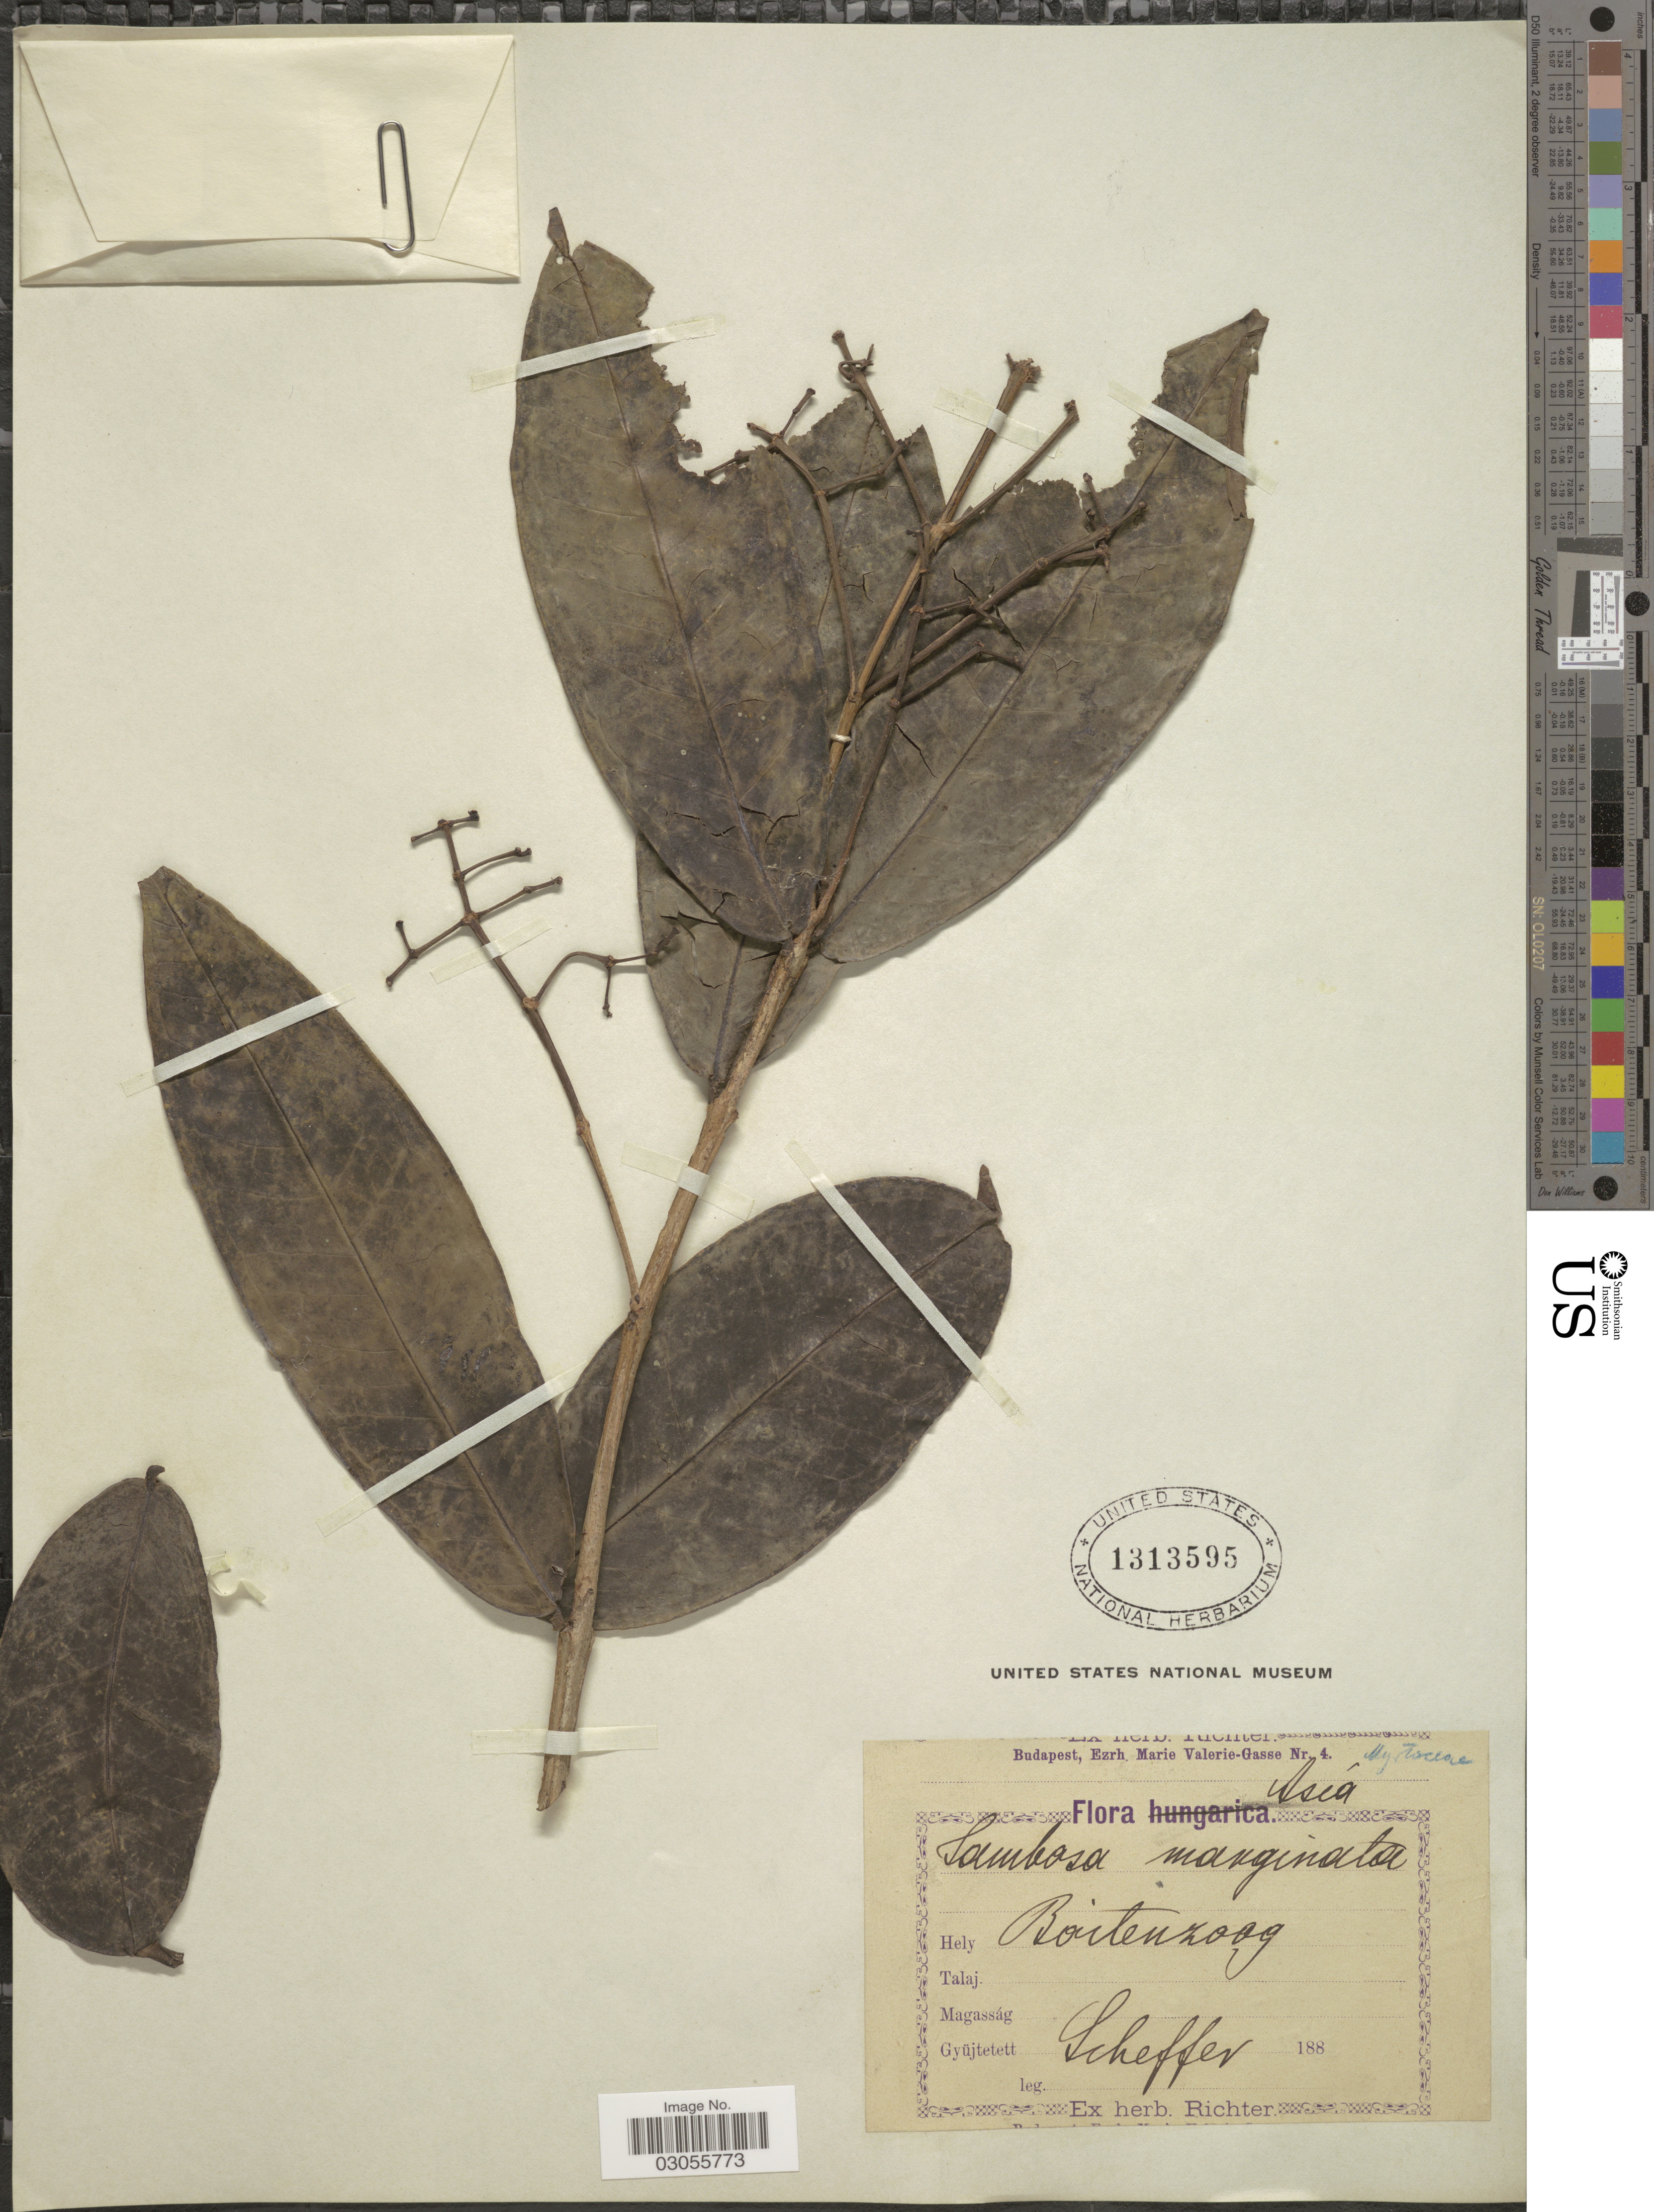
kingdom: Plantae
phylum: Tracheophyta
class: Magnoliopsida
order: Myrtales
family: Myrtaceae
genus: Syzygium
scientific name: Syzygium sp.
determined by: Strong, Mark T., (BOT), Smithsonian Institution - National Museum of Natural History (UNITED STATES)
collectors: Scheffer, --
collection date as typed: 188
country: Indonesia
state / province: Java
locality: Asia. Boitenzoag.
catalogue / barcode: US 1313595